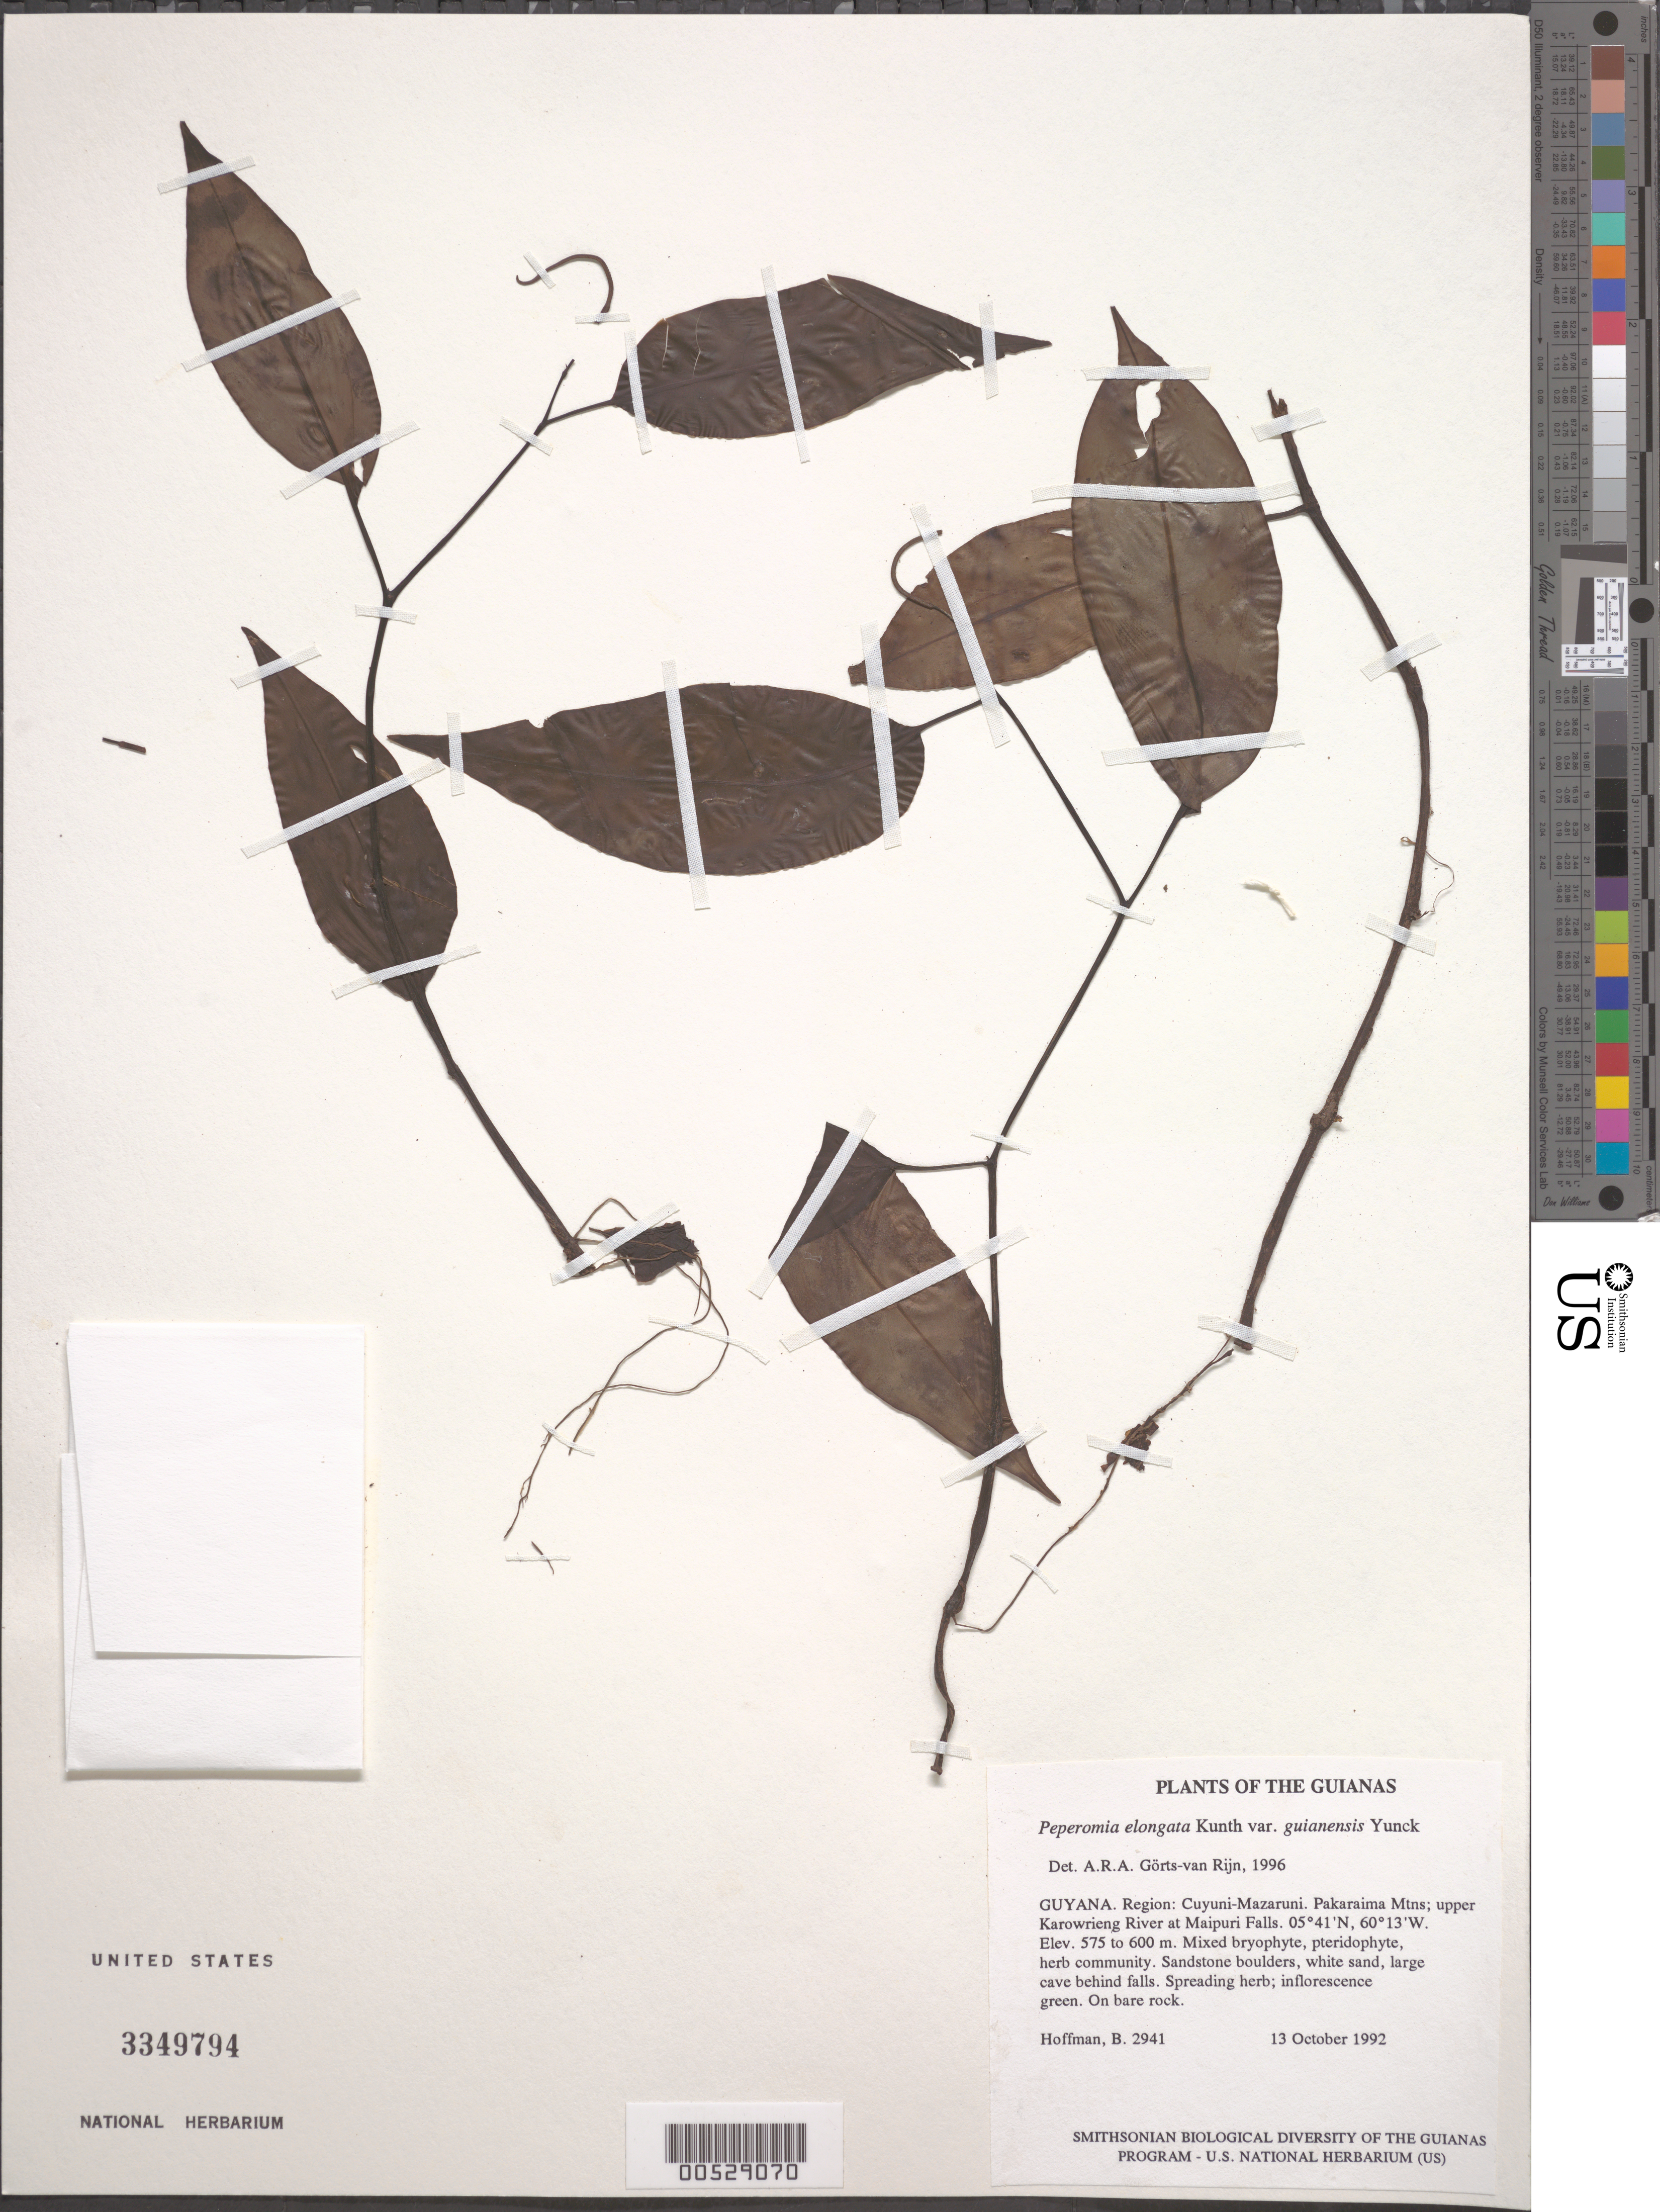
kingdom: Plantae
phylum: Tracheophyta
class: Magnoliopsida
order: Piperales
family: Piperaceae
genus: Peperomia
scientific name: Peperomia elongata var. guianensis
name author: Yunck.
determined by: Görts-van Rijn, A. R. A.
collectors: B. Hoffman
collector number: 2941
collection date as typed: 13 October 1992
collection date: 1992-10-13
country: Guyana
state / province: Cuyuni-Mazaruni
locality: Pakaraima Mountains; Karowrieng River, Maipuri Falls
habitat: Mixed bryophyte, pteridophyte, herb community. Sandstone boulders, white sand, large cave behind falls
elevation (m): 575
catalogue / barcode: US 3349794